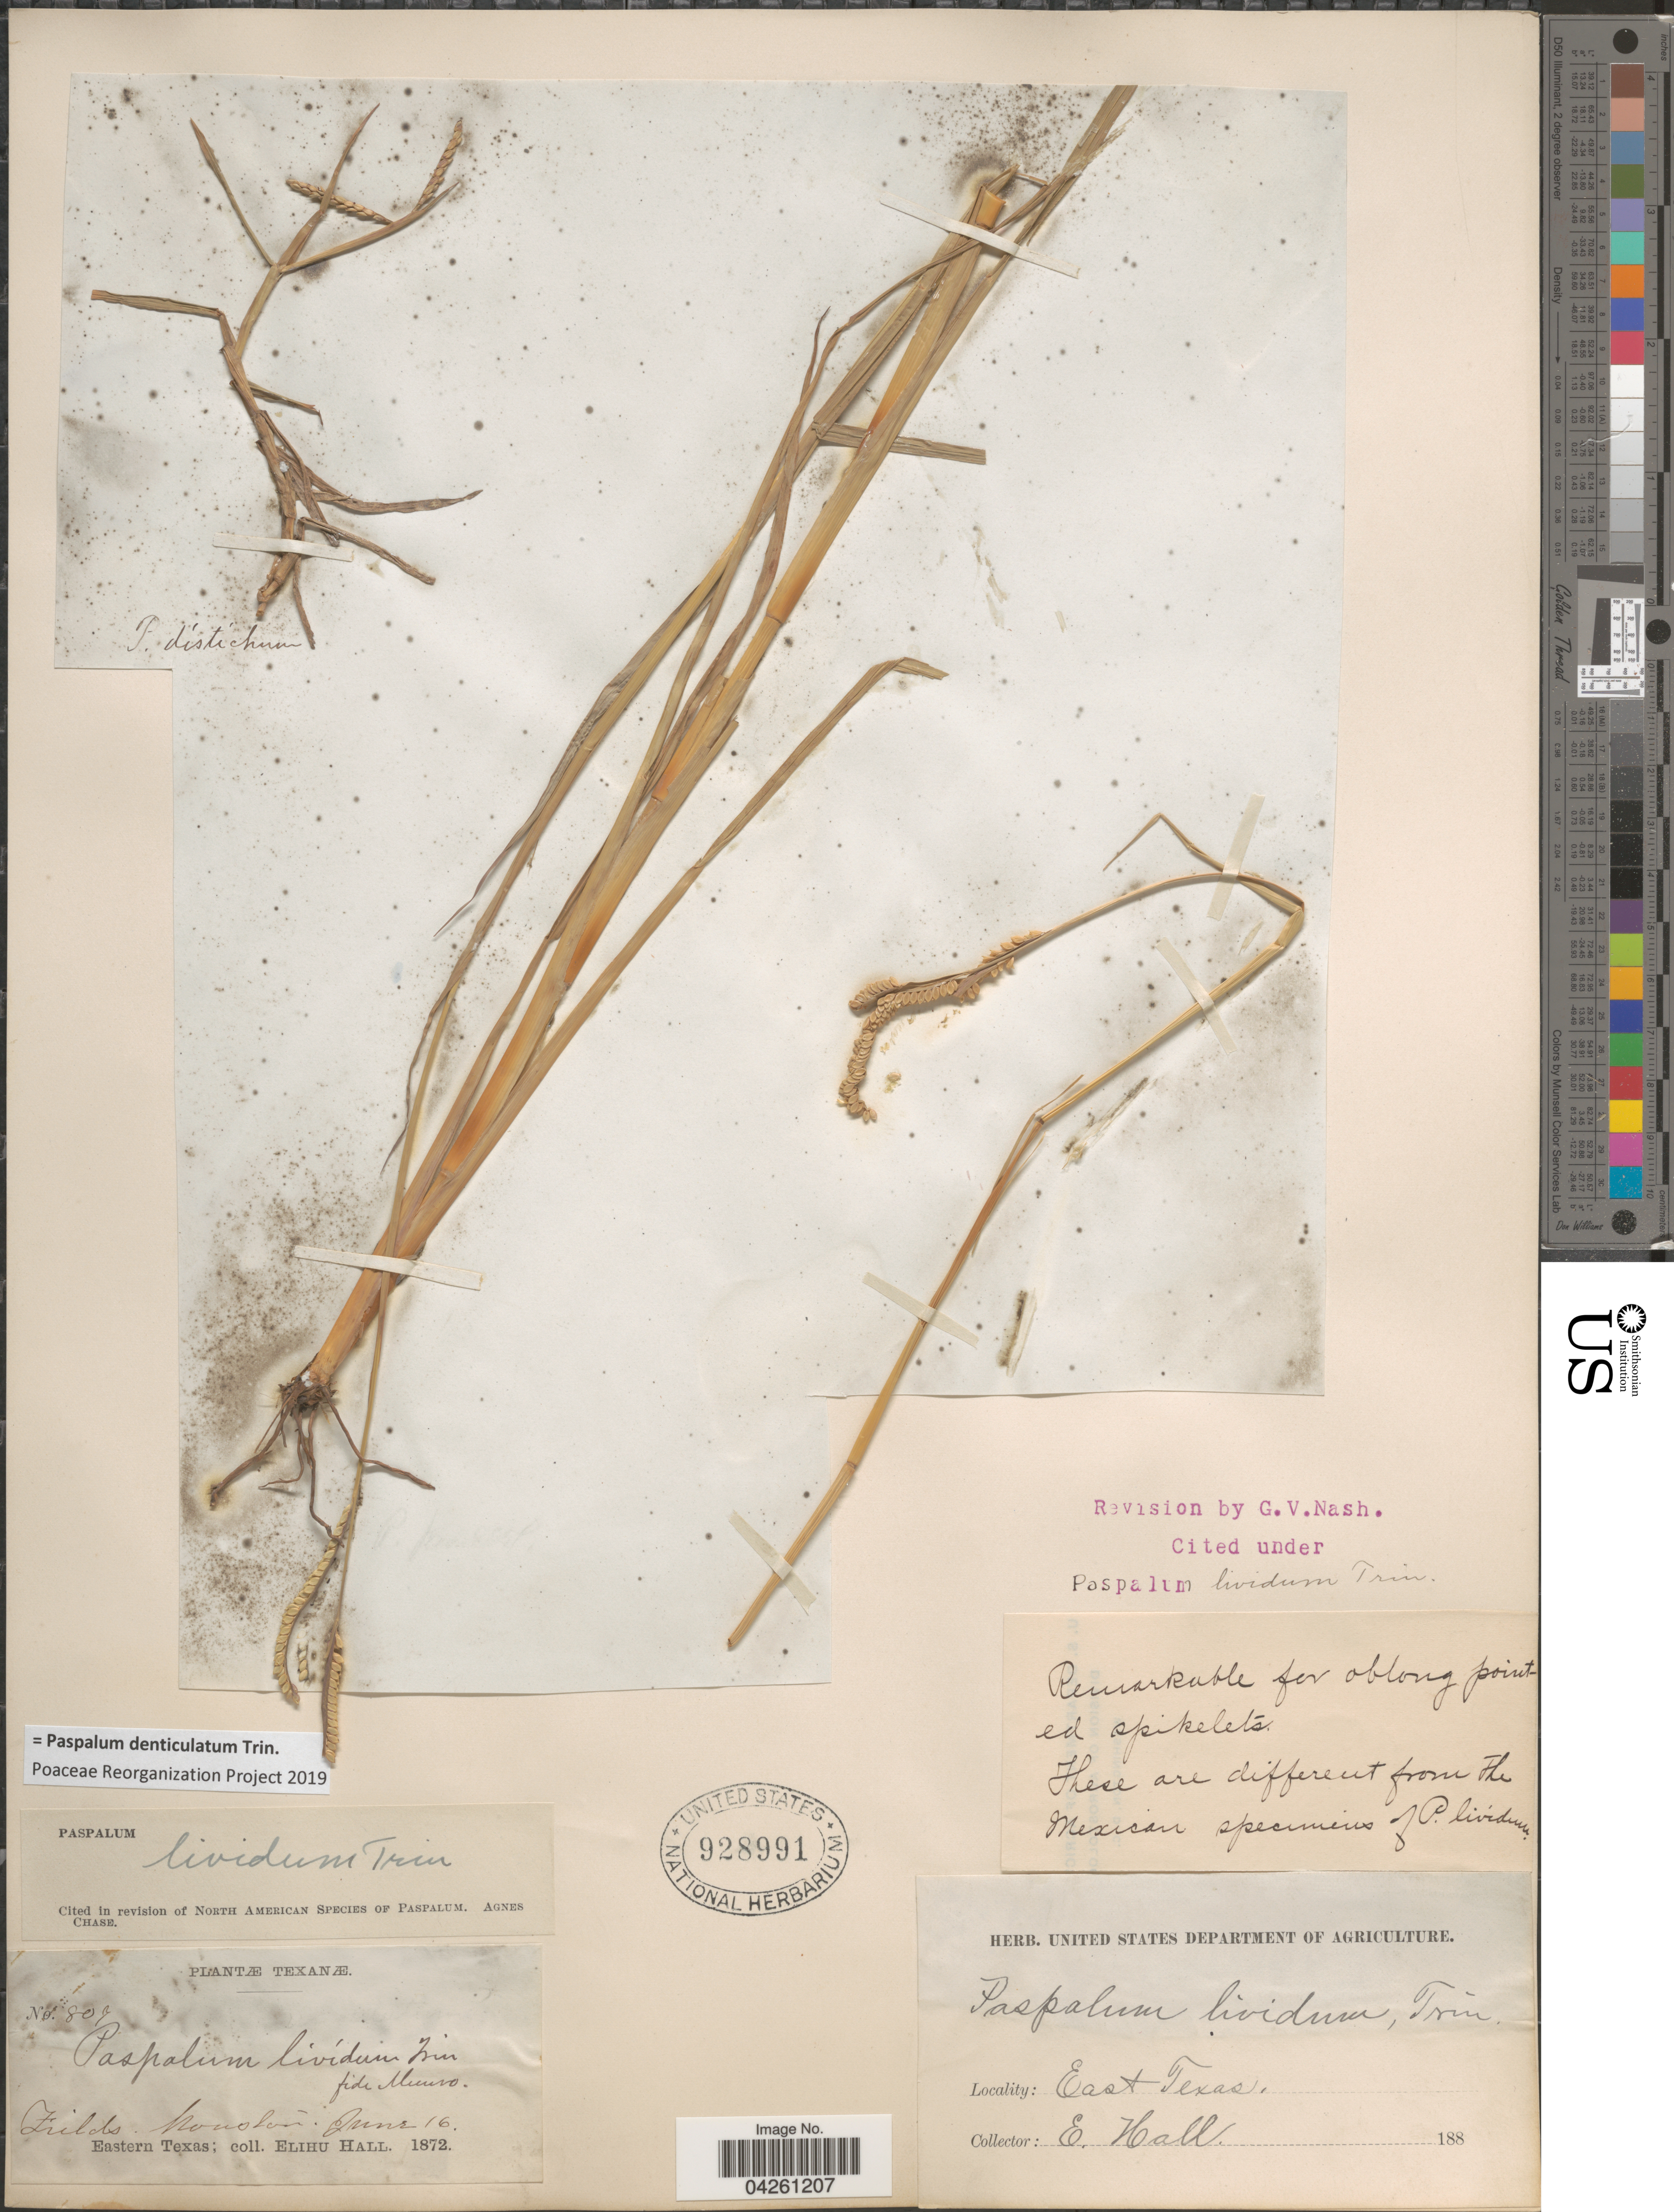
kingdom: Plantae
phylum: Tracheophyta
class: Liliopsida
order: Poales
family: Poaceae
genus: Paspalum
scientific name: Paspalum denticulatum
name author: Trin.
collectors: E. Hall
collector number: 807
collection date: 1872-06-16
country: United States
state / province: Texas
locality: Texanæ. Fields. Houston. Eastern Texas. East Texas.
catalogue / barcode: US 928991